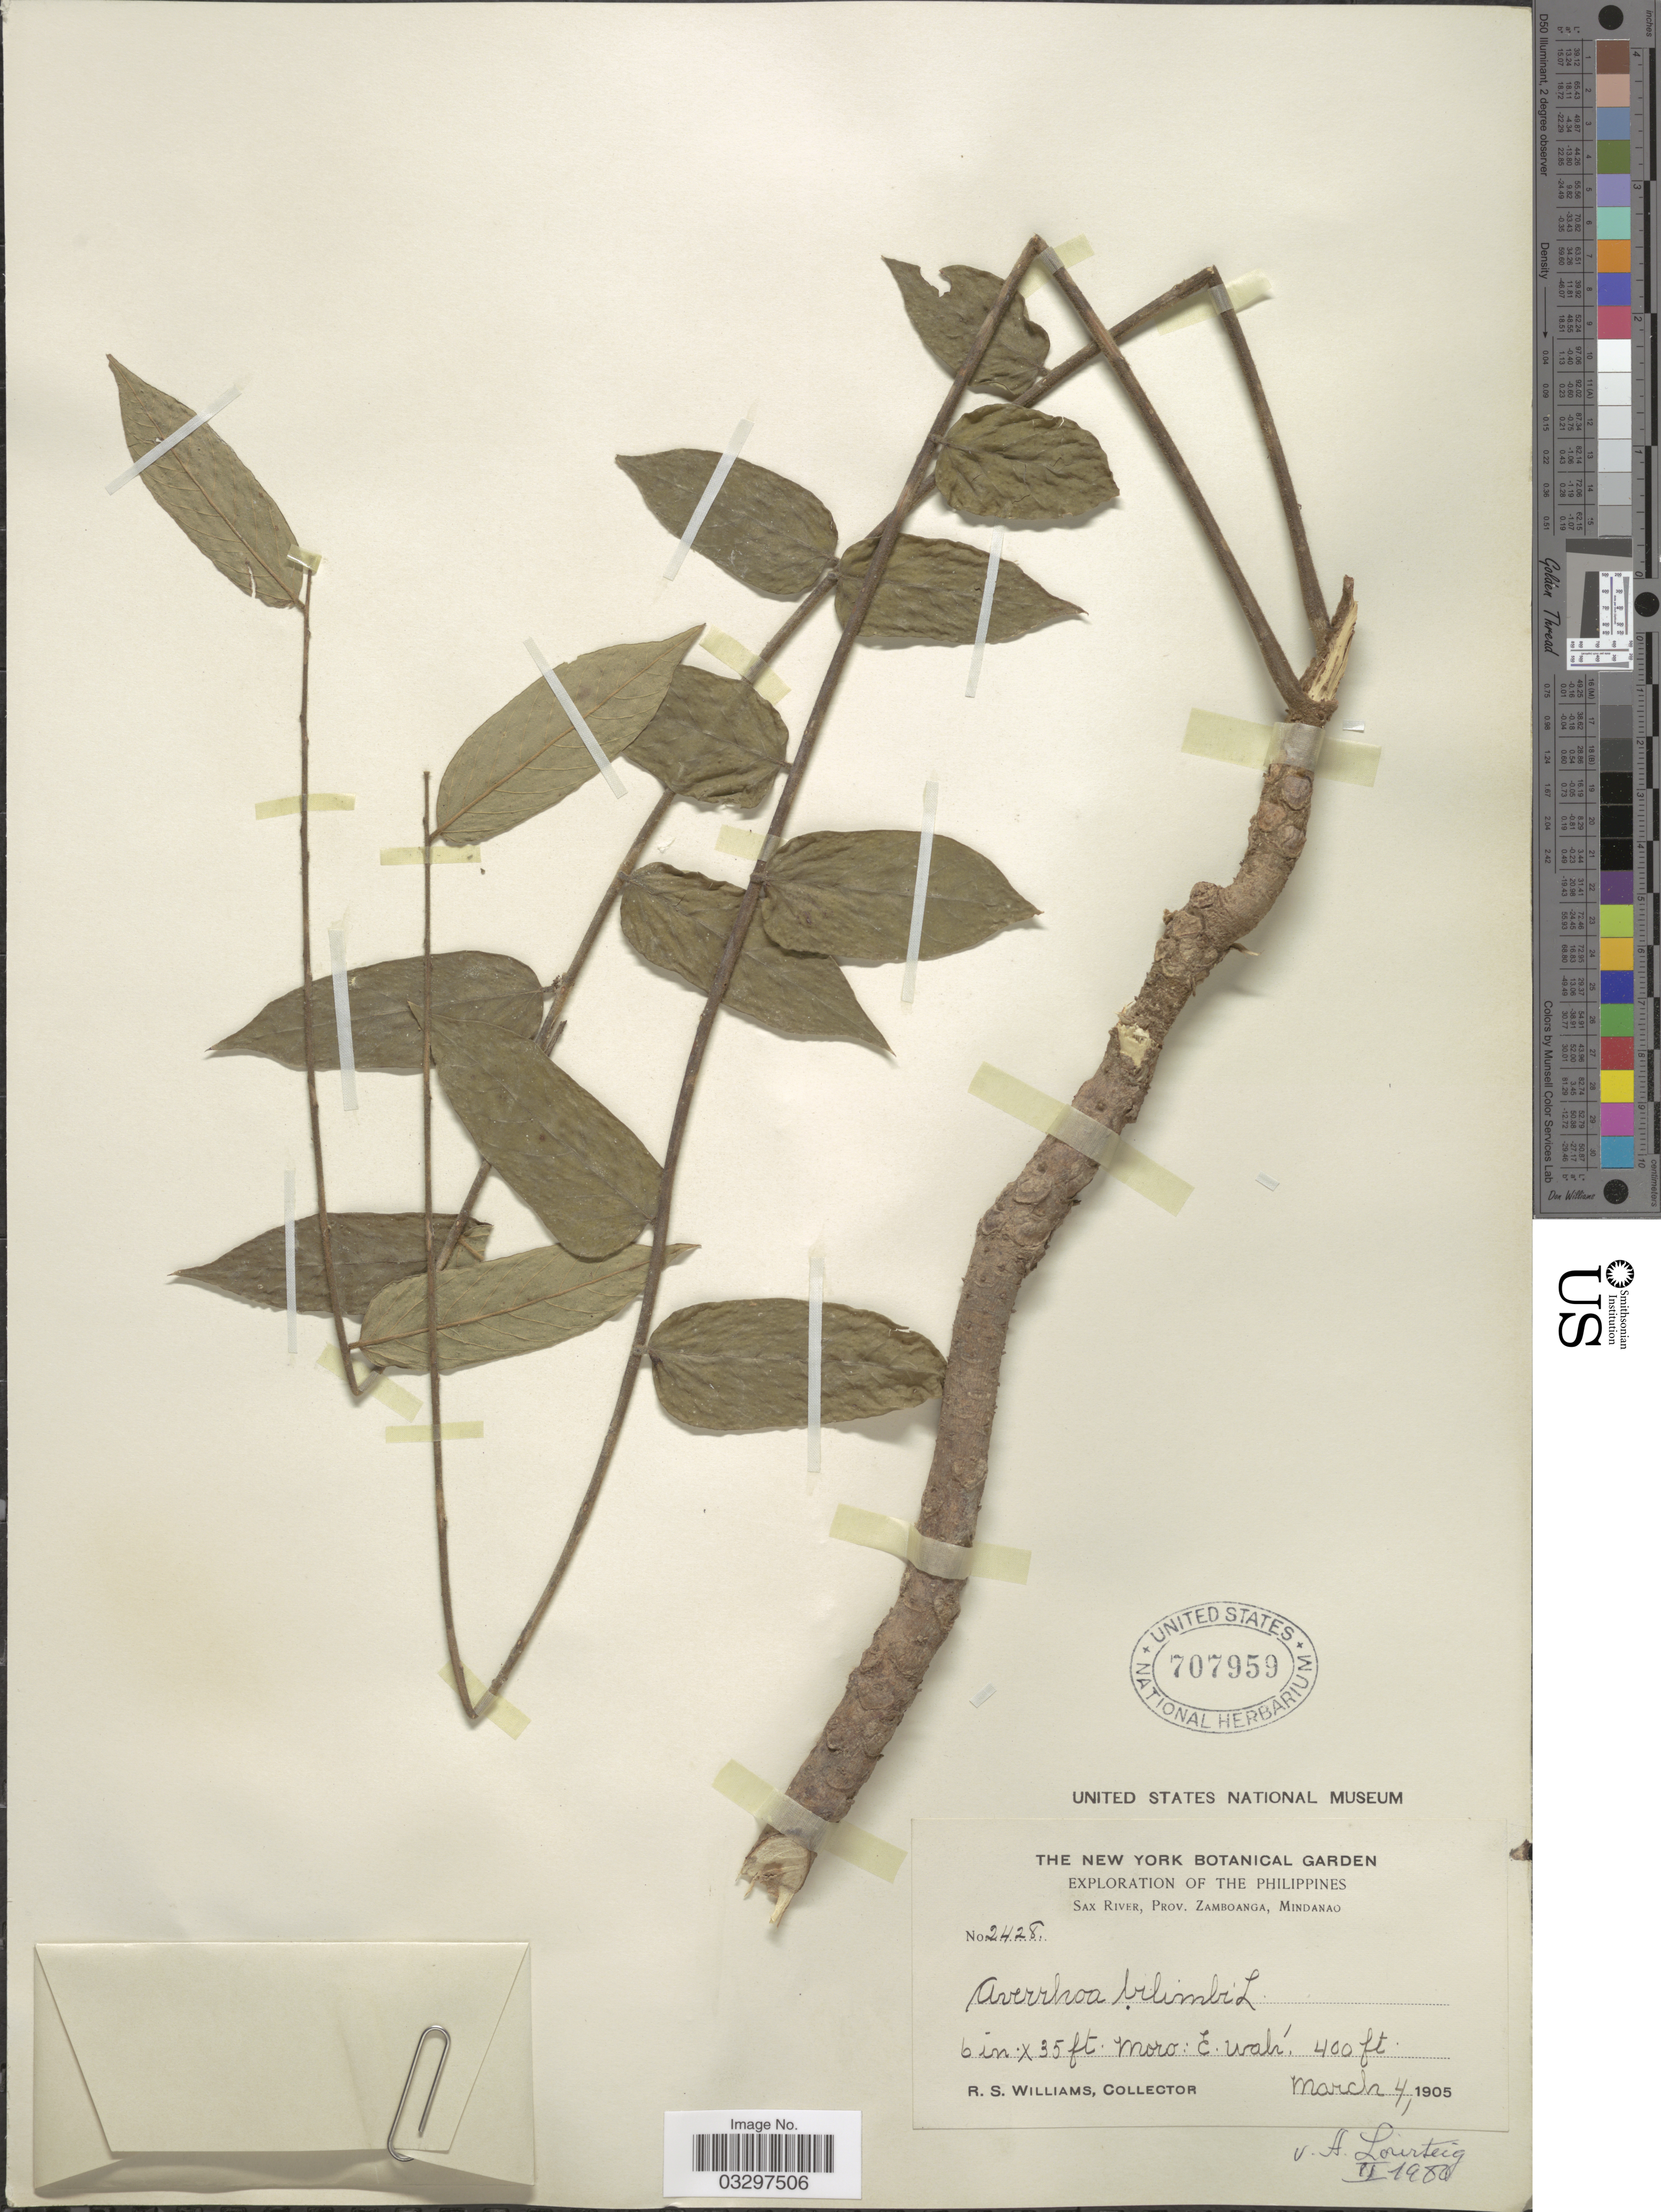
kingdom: Plantae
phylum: Tracheophyta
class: Magnoliopsida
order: Oxalidales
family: Oxalidaceae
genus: Averrhoa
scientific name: Averrhoa bilimbi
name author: L.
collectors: R. S. Williams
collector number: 2428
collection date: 1905-03-04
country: Philippines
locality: Sax River, Prov. Zamboanga, Mindanao.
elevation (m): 122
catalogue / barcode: US 707959